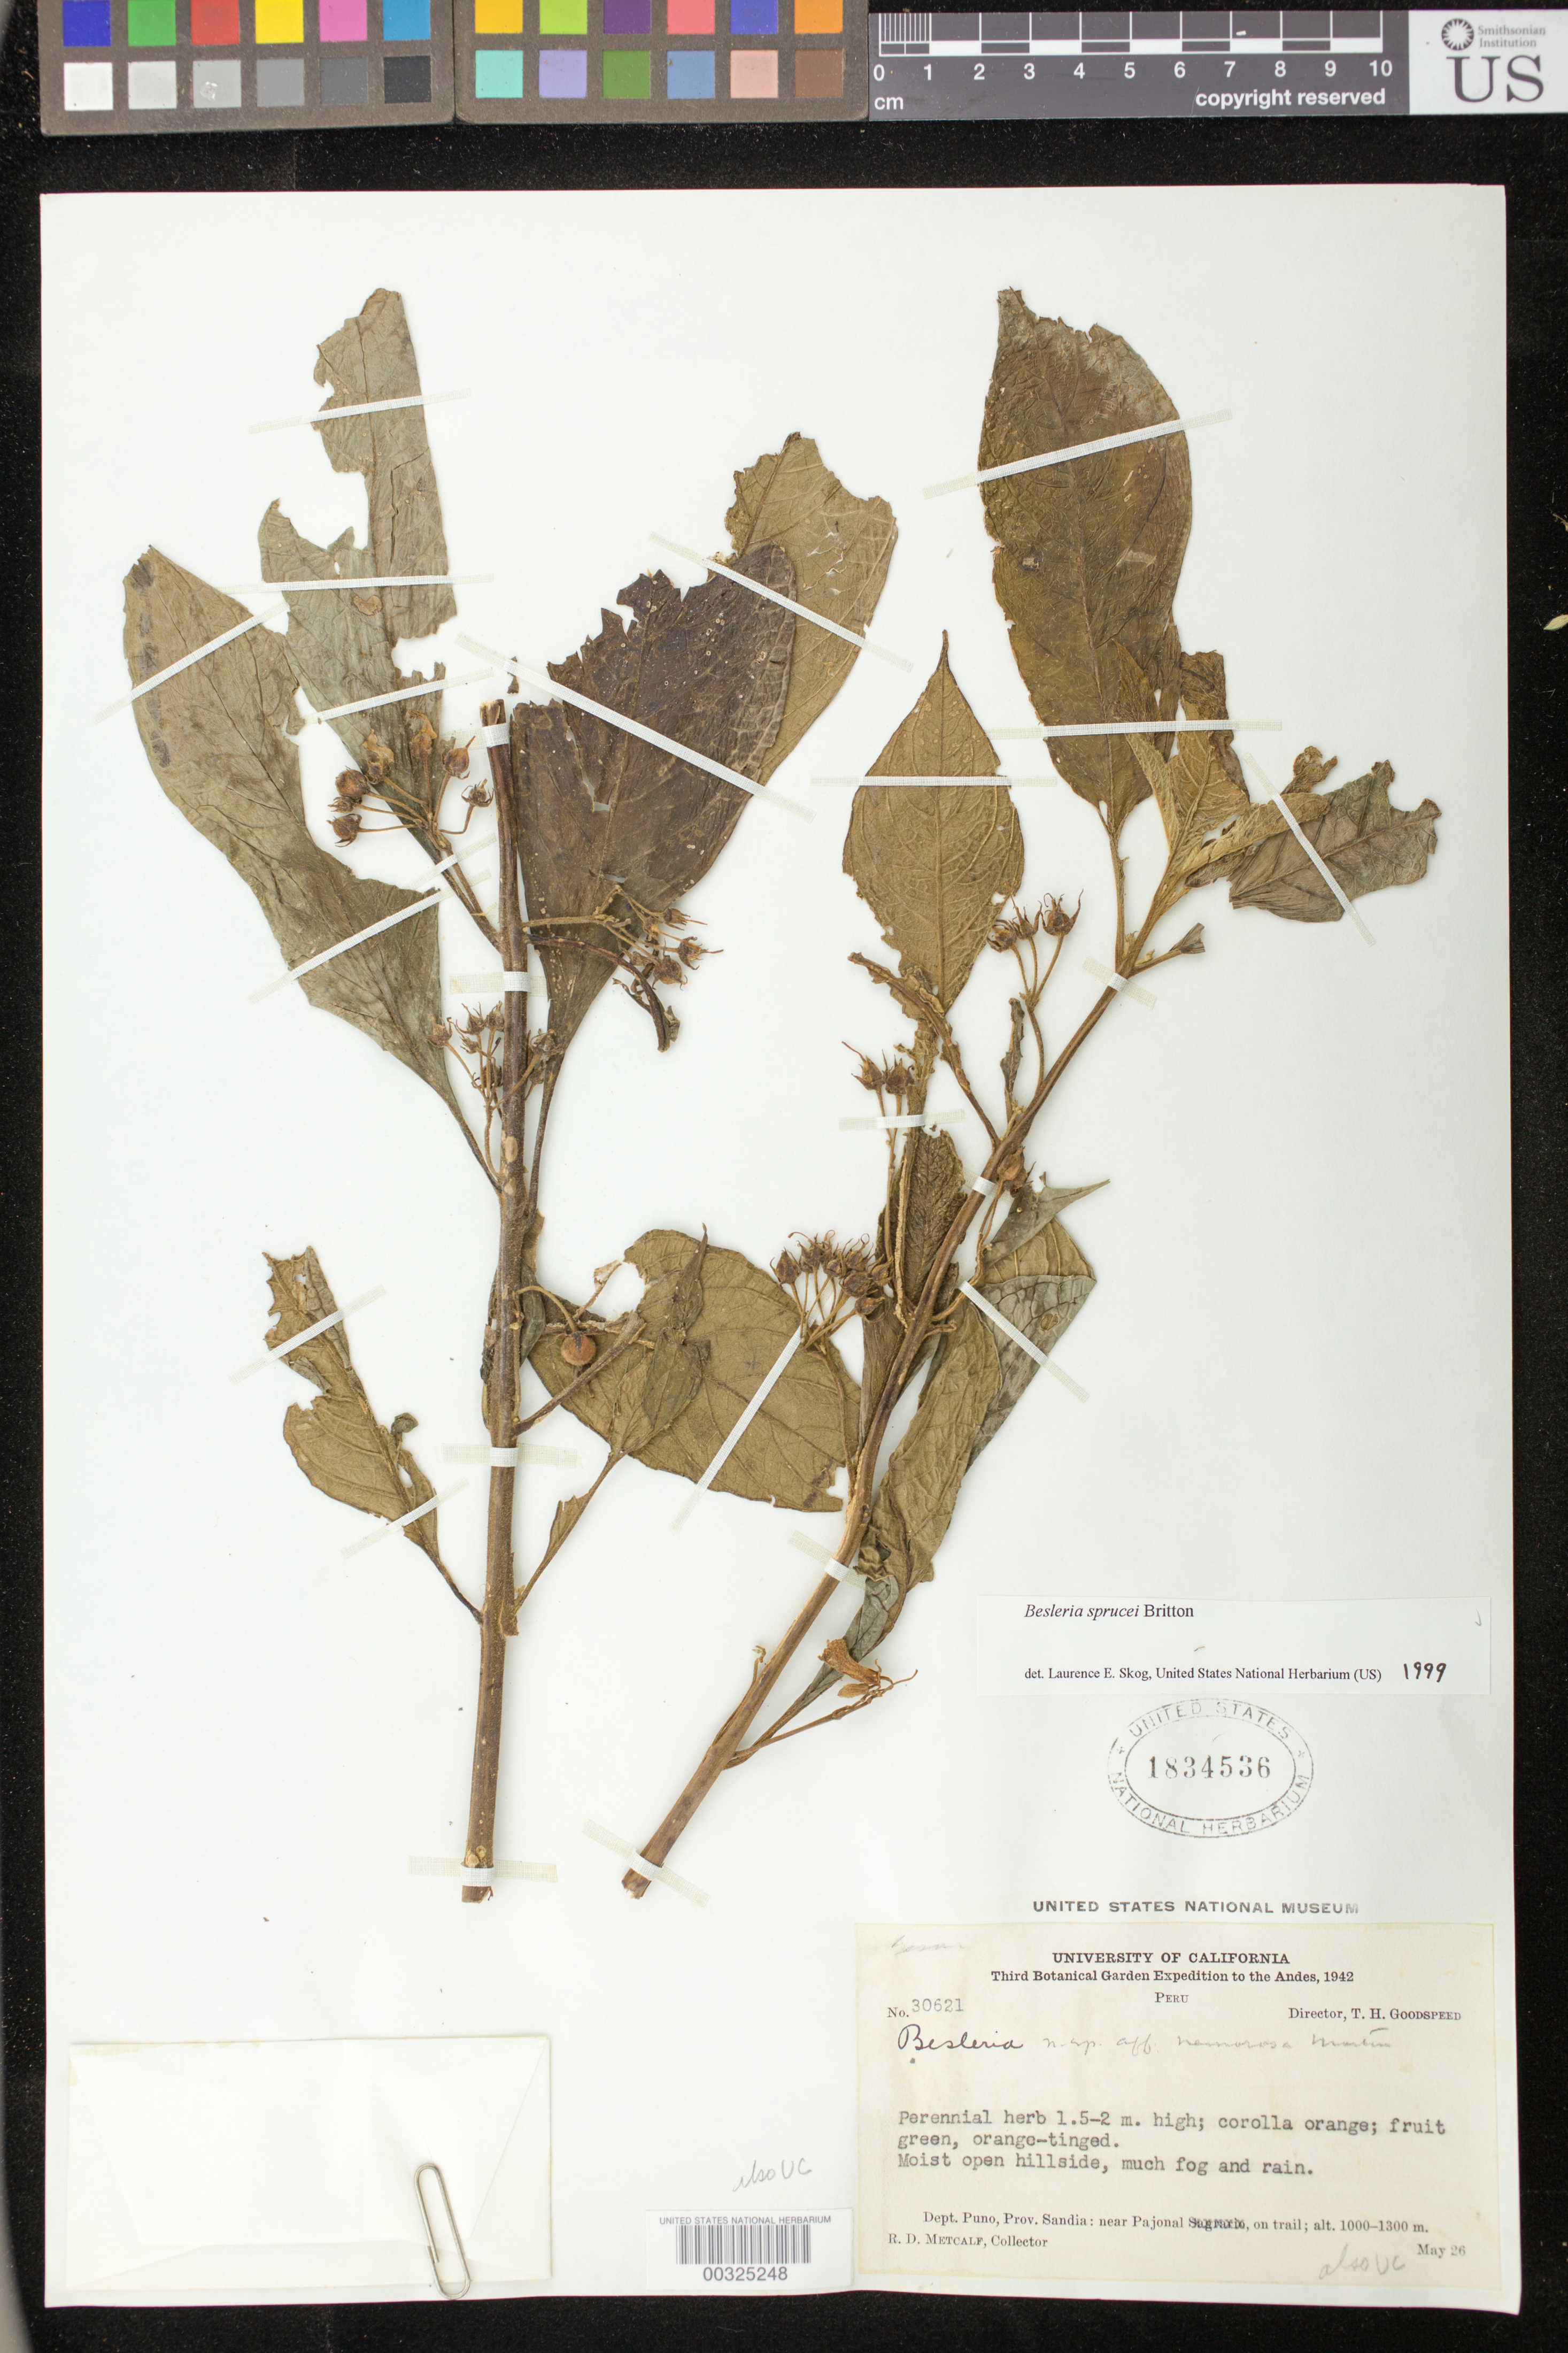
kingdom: Plantae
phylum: Tracheophyta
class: Magnoliopsida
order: Lamiales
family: Gesneriaceae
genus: Besleria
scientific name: Besleria sprucei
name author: Britton ex Rusby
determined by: Skog, Laurence E.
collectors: R. D. Metcalf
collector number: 30621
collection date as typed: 26 May 1942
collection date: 1942-05-26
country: Peru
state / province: Puno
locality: Prov. Sandia; near Pajonal, on trail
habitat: Moist open hillside, much fog & rain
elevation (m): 1000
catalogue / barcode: US 1834536